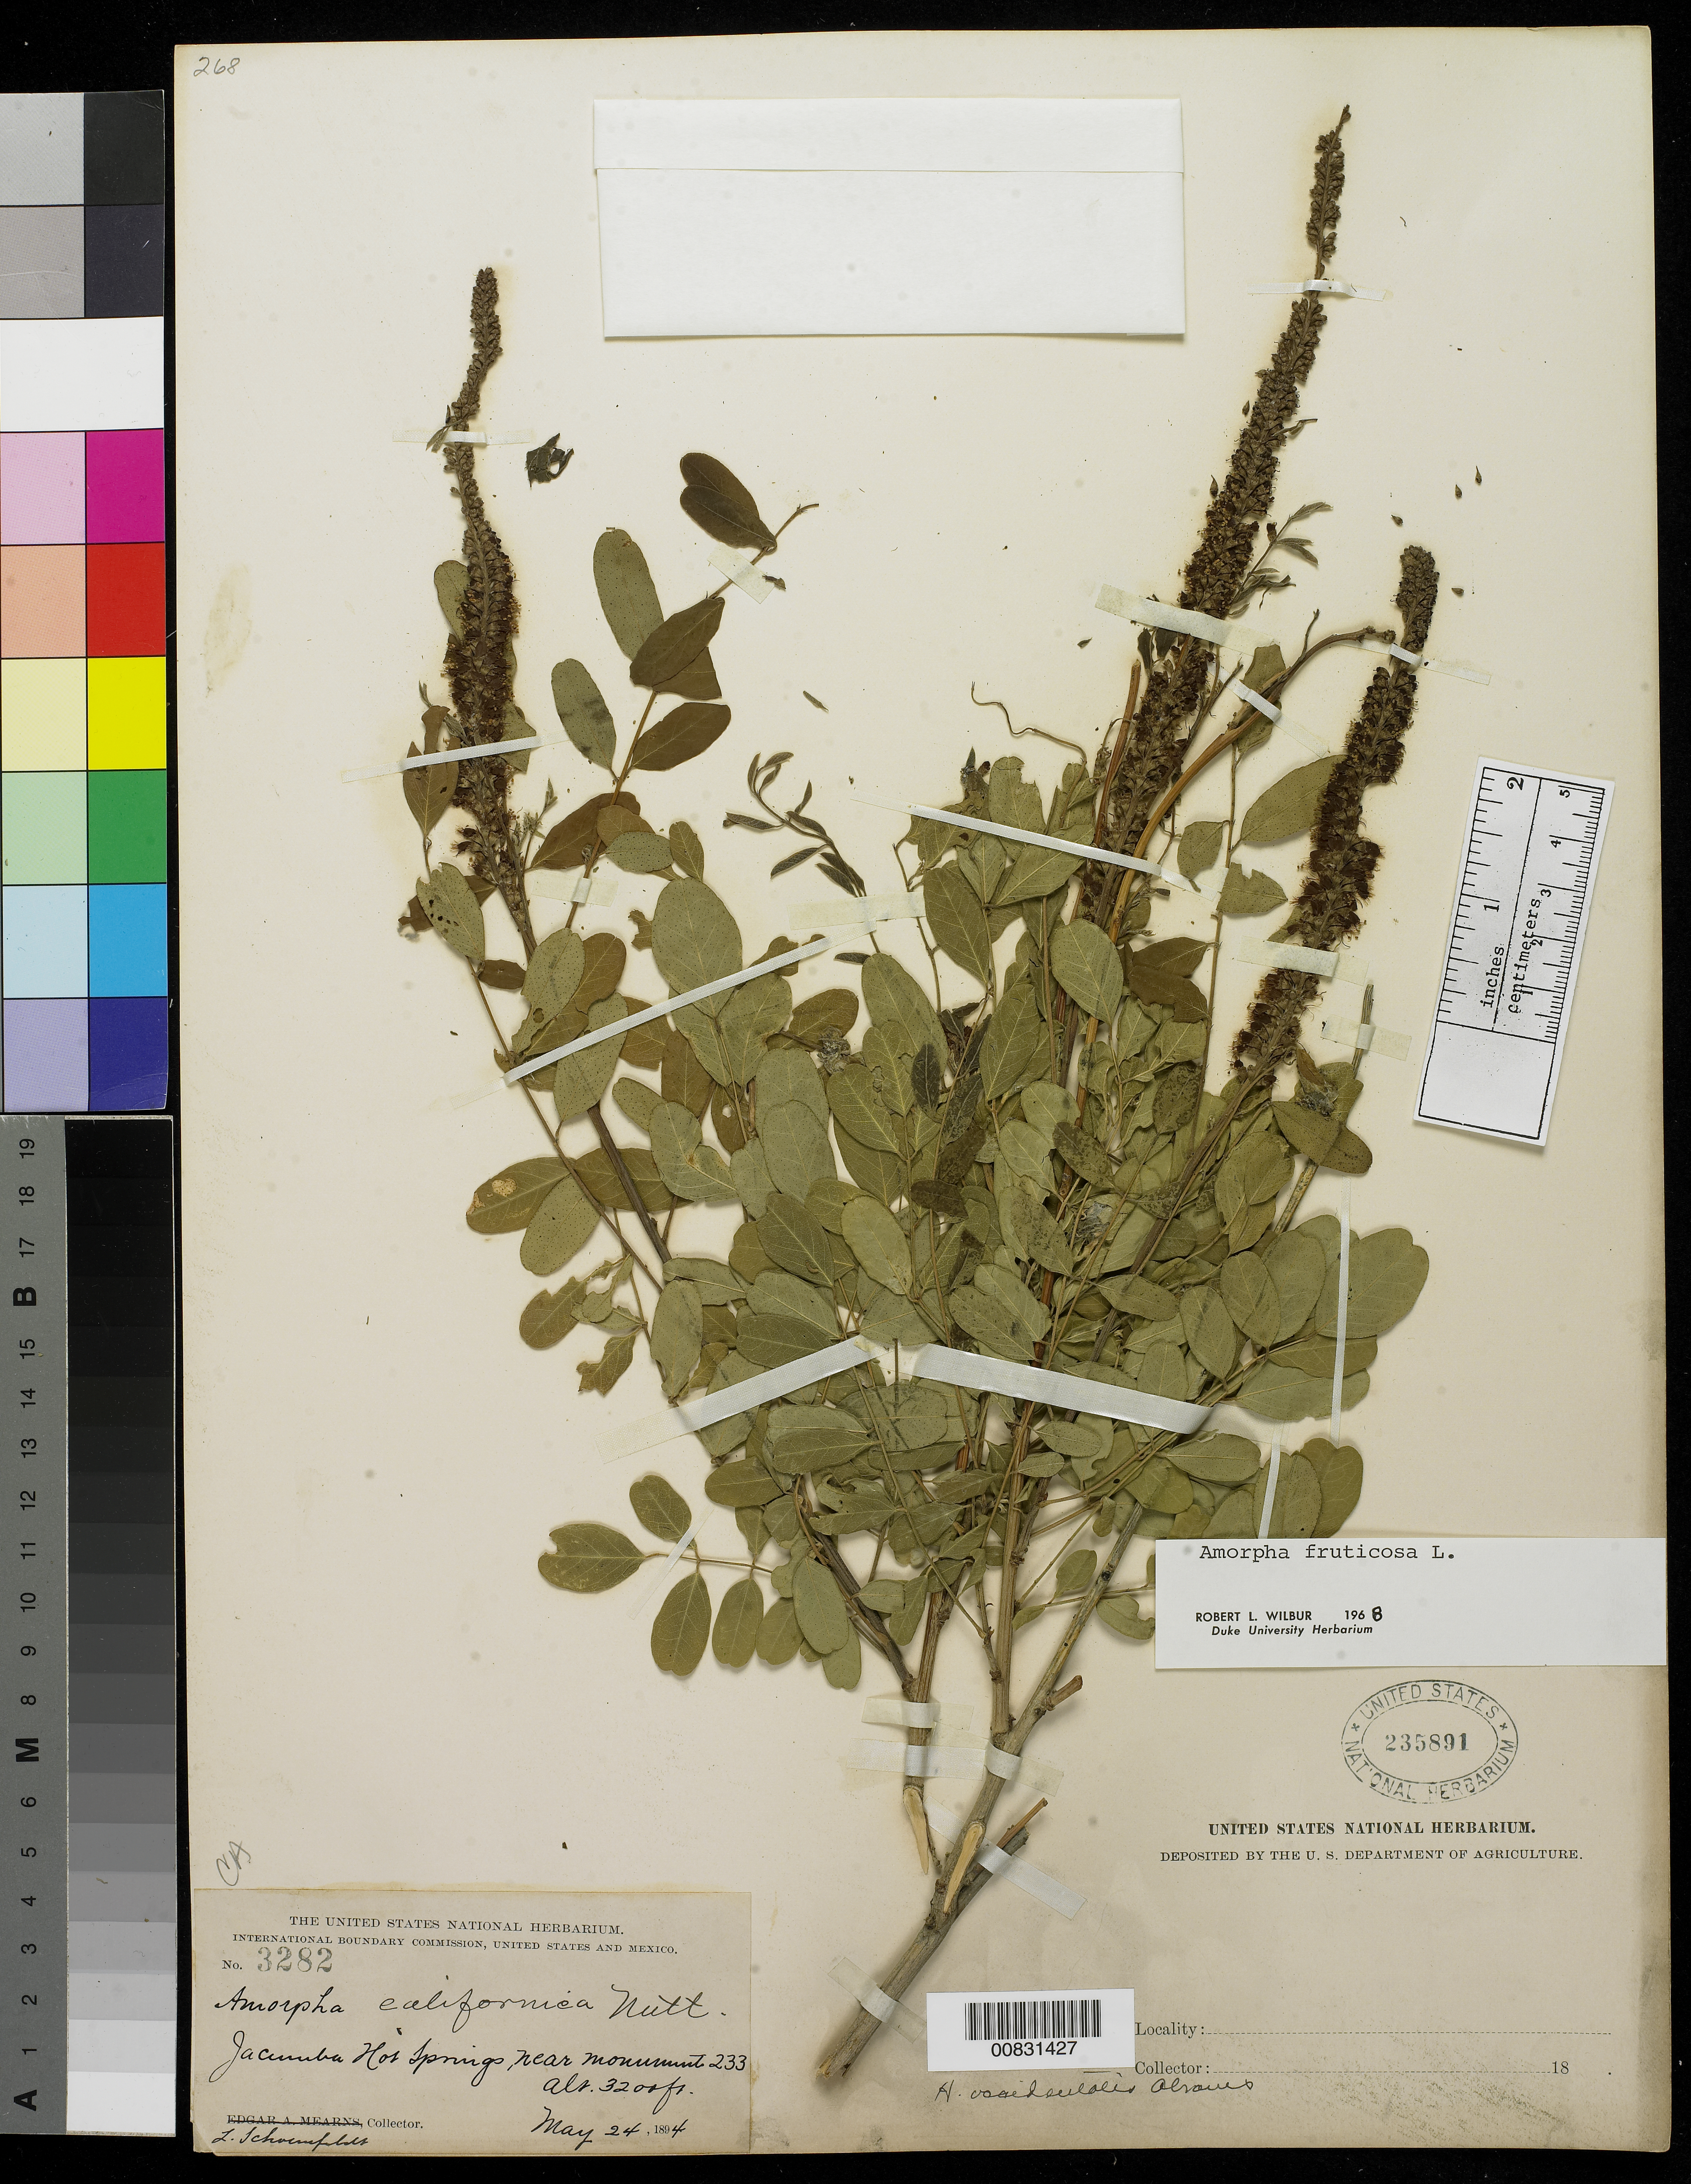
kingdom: Plantae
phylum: Tracheophyta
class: Magnoliopsida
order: Fabales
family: Fabaceae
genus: Amorpha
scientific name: Amorpha fruticosa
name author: L.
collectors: L. Schoenfeldt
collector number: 3282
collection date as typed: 24 May 1894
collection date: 1894-05-24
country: United States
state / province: California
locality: Jacumba Hot Springs, near monument no. 233.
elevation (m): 975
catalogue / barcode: US 235891